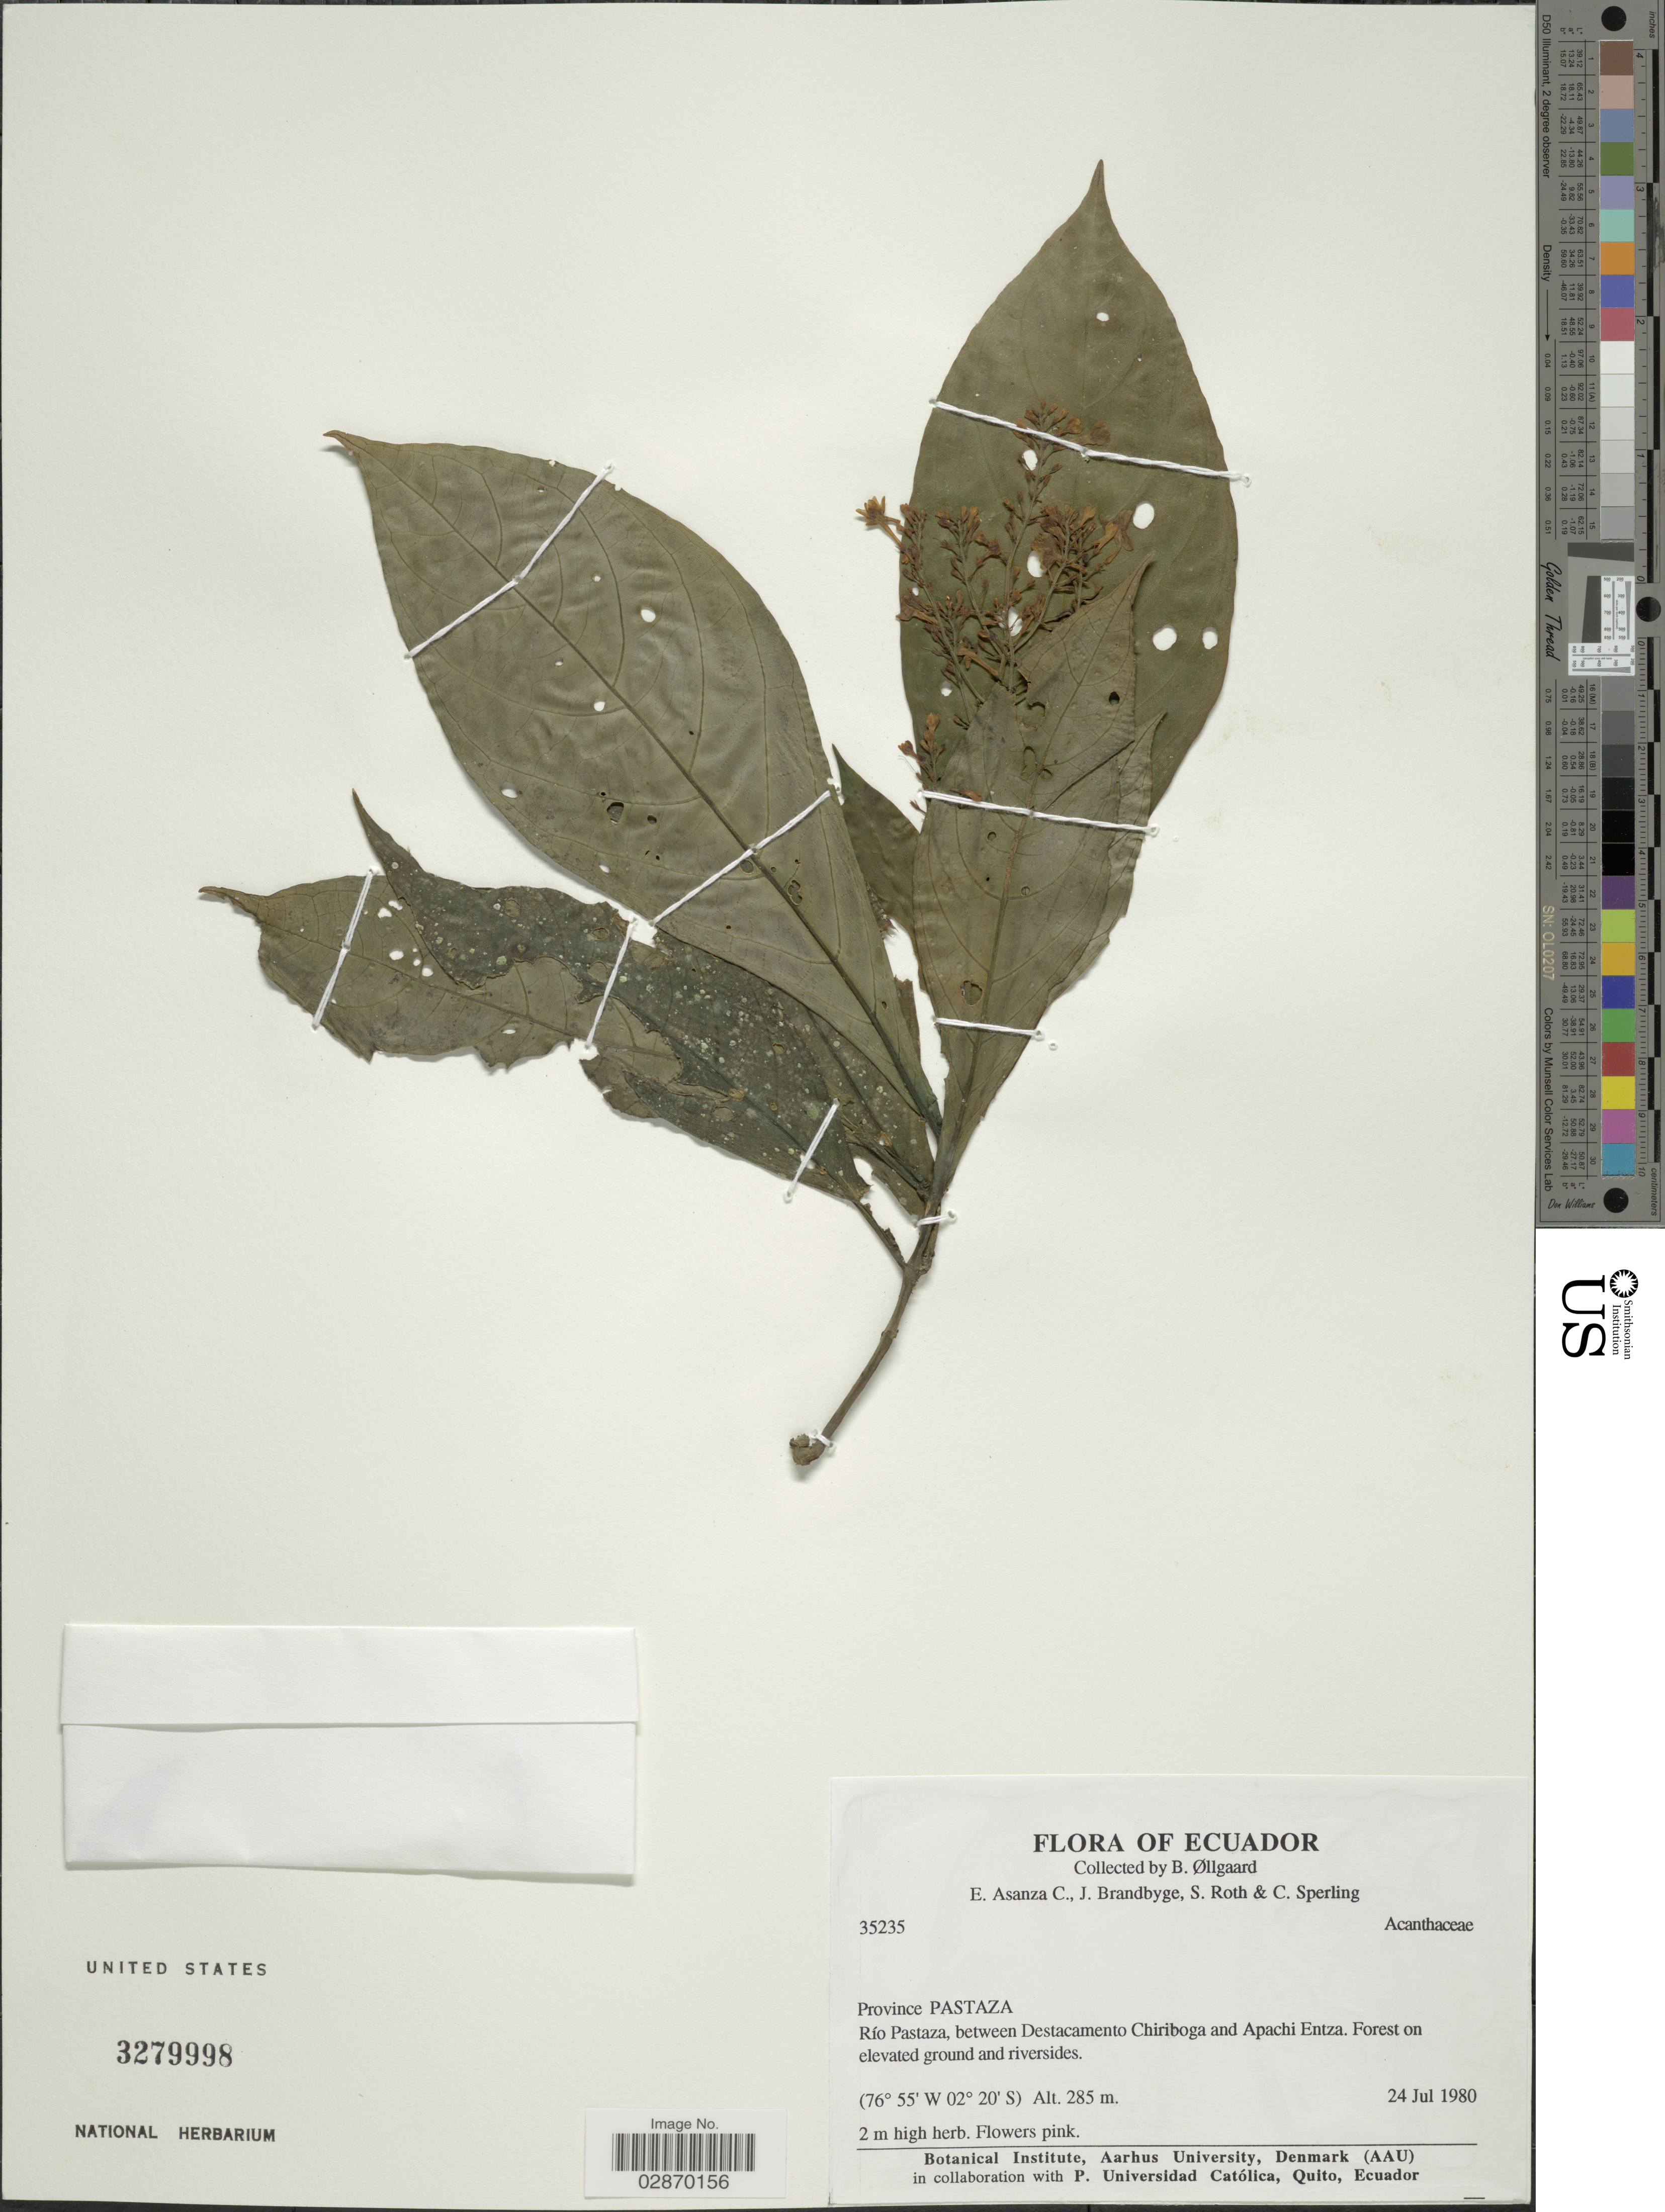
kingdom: Plantae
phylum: Tracheophyta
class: Magnoliopsida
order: Lamiales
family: Acanthaceae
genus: Pseuderanthemum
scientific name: Pseuderanthemum subauriculatum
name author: Mildbr.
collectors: B. Øllgaard, E. Asanza C., J. Brandbyge, S. Roth & C. Sperling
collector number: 35235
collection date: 1980-07-14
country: Ecuador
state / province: Pastaza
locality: Río Pastaza, between Destacamento Chiriboga and Apachi Entza.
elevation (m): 285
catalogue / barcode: US 3279998